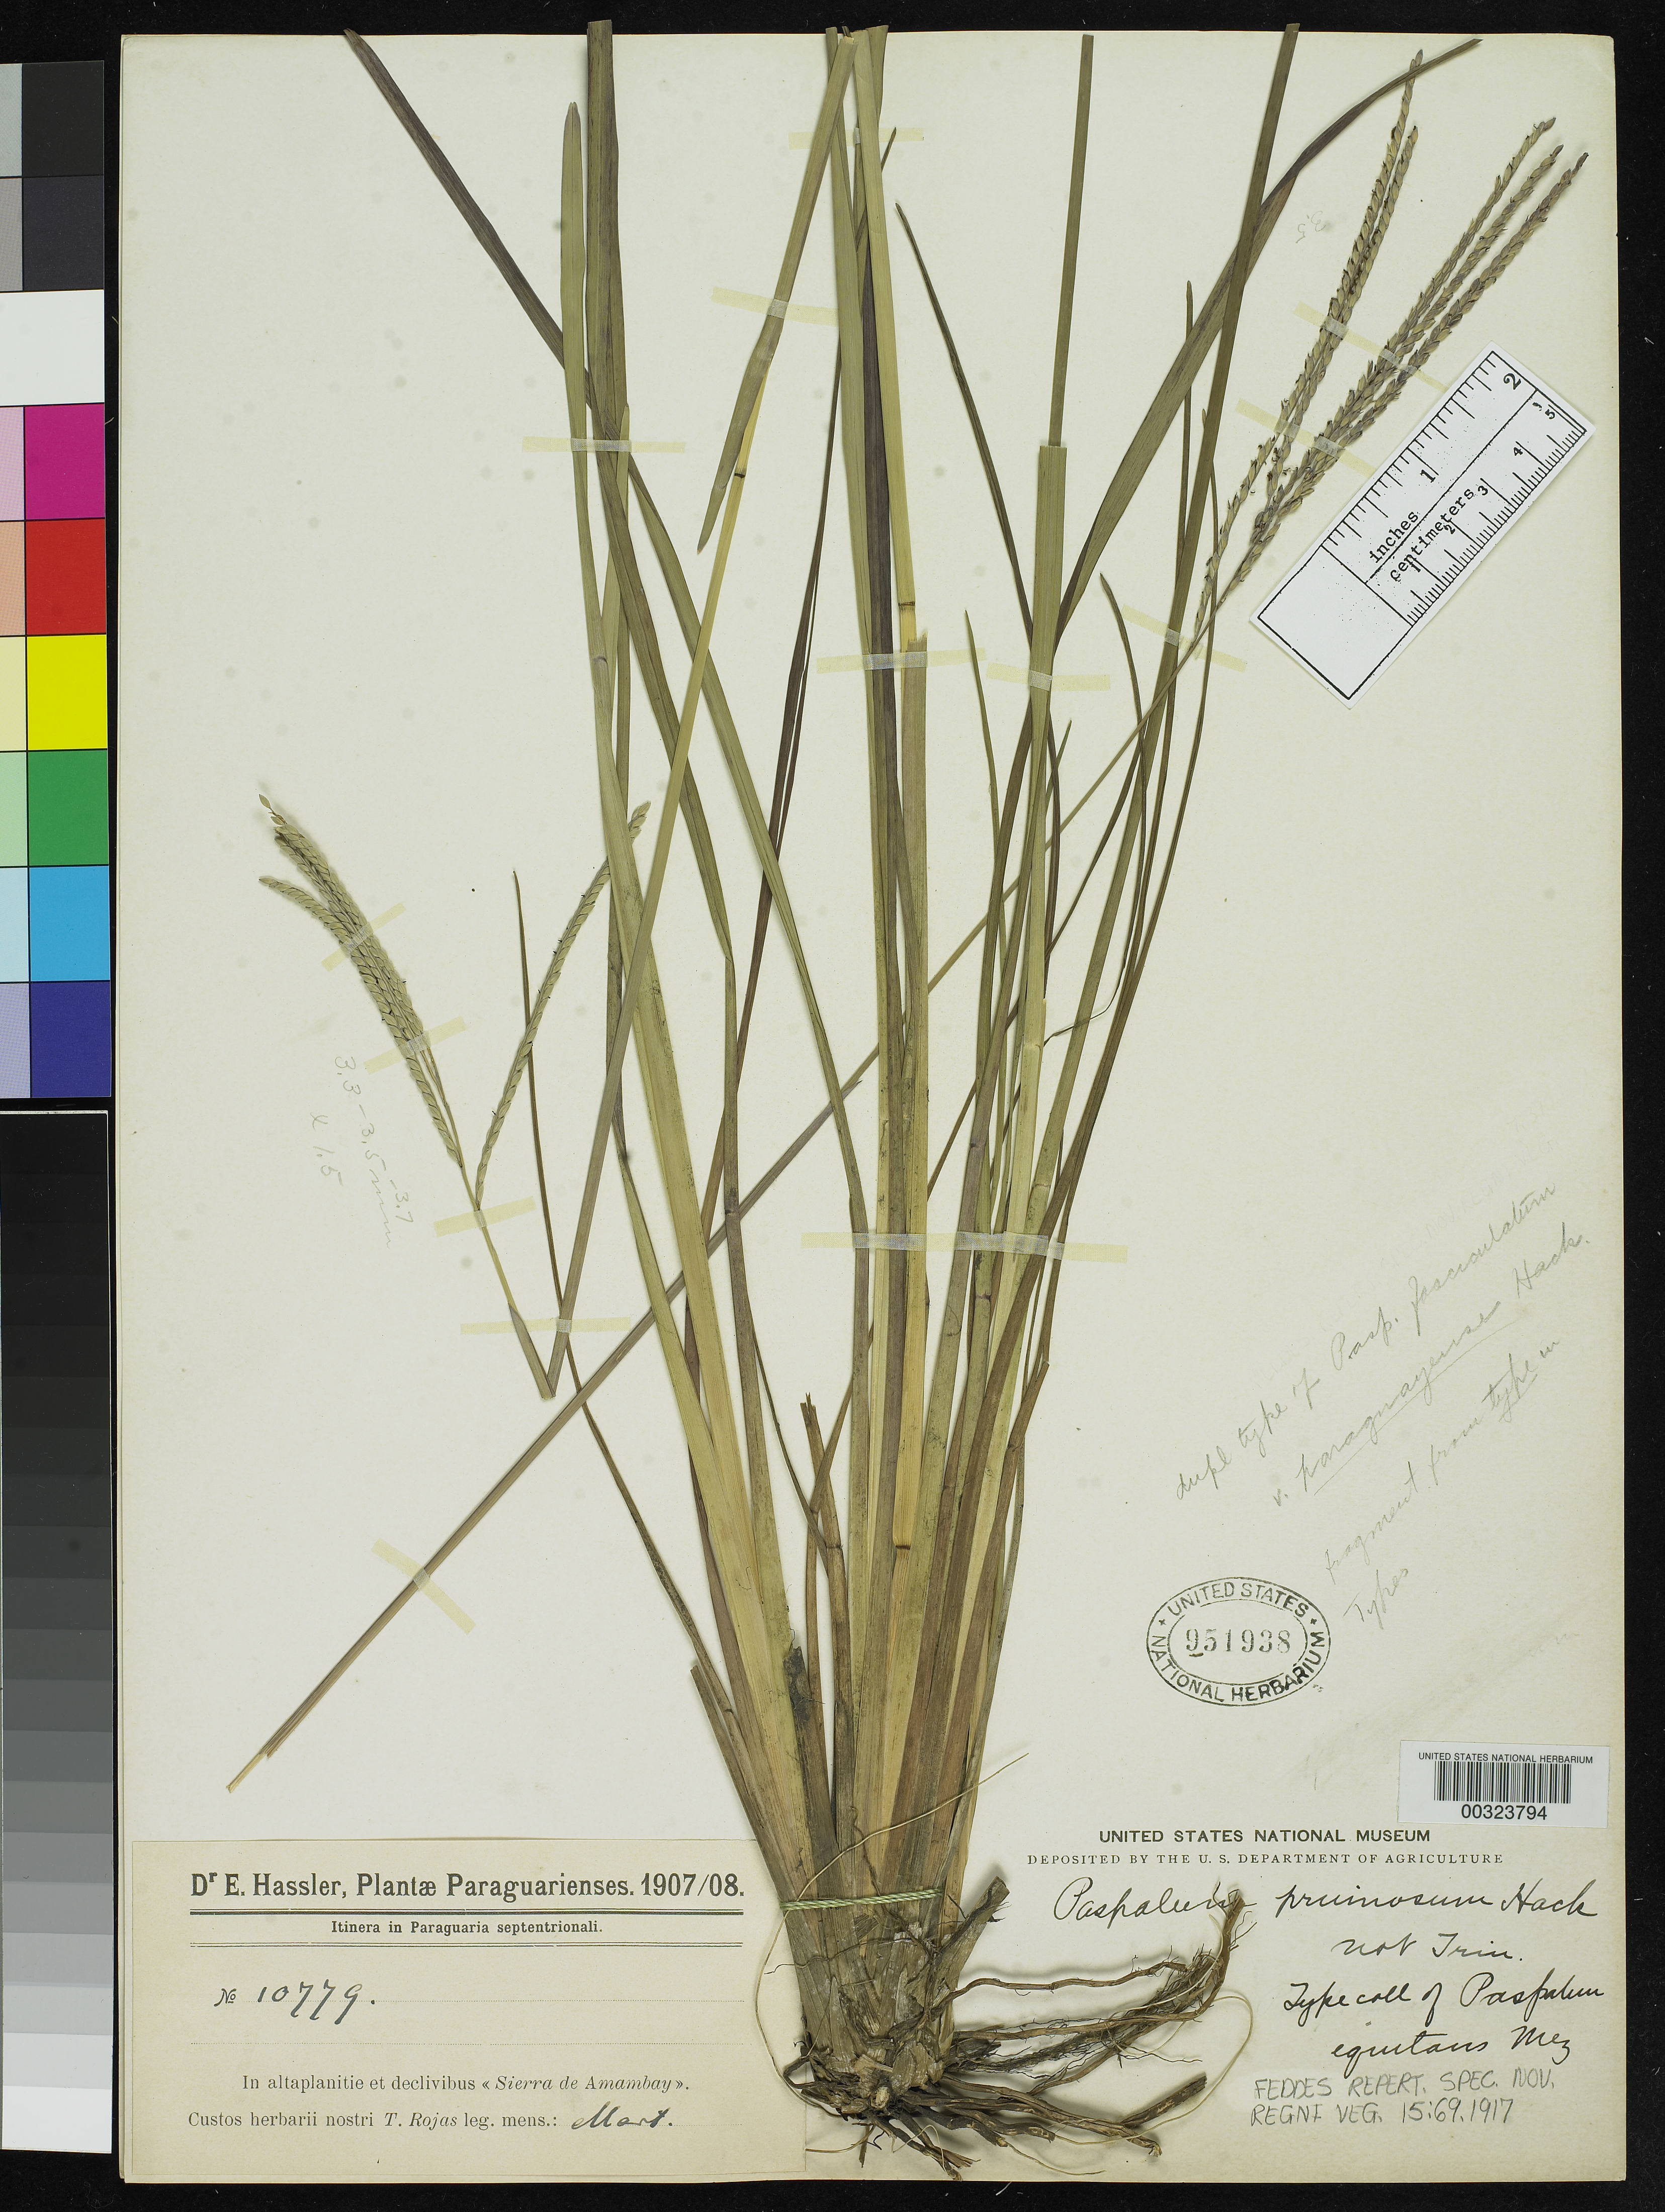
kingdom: Plantae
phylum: Tracheophyta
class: Liliopsida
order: Poales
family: Poaceae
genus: Paspalum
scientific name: Paspalum equitans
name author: Mez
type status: Syntype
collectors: T. Rojas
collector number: Hassler 10779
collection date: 1908-03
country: Paraguay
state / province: Amambay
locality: Sierra de Amambay.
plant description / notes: Annotated "dupl. type of Pasp. fasciculatum v. paraguayense Hack." but the type of that name is Rojas [Hassler] 10799; this specimen is 10779. [But Paspalum equitans Mez cites fasciculatum var. paraguayense Hack. in synonymy, possibly to be considered a nom. nov. for that name (although there is no name blocking).]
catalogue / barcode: US 951938